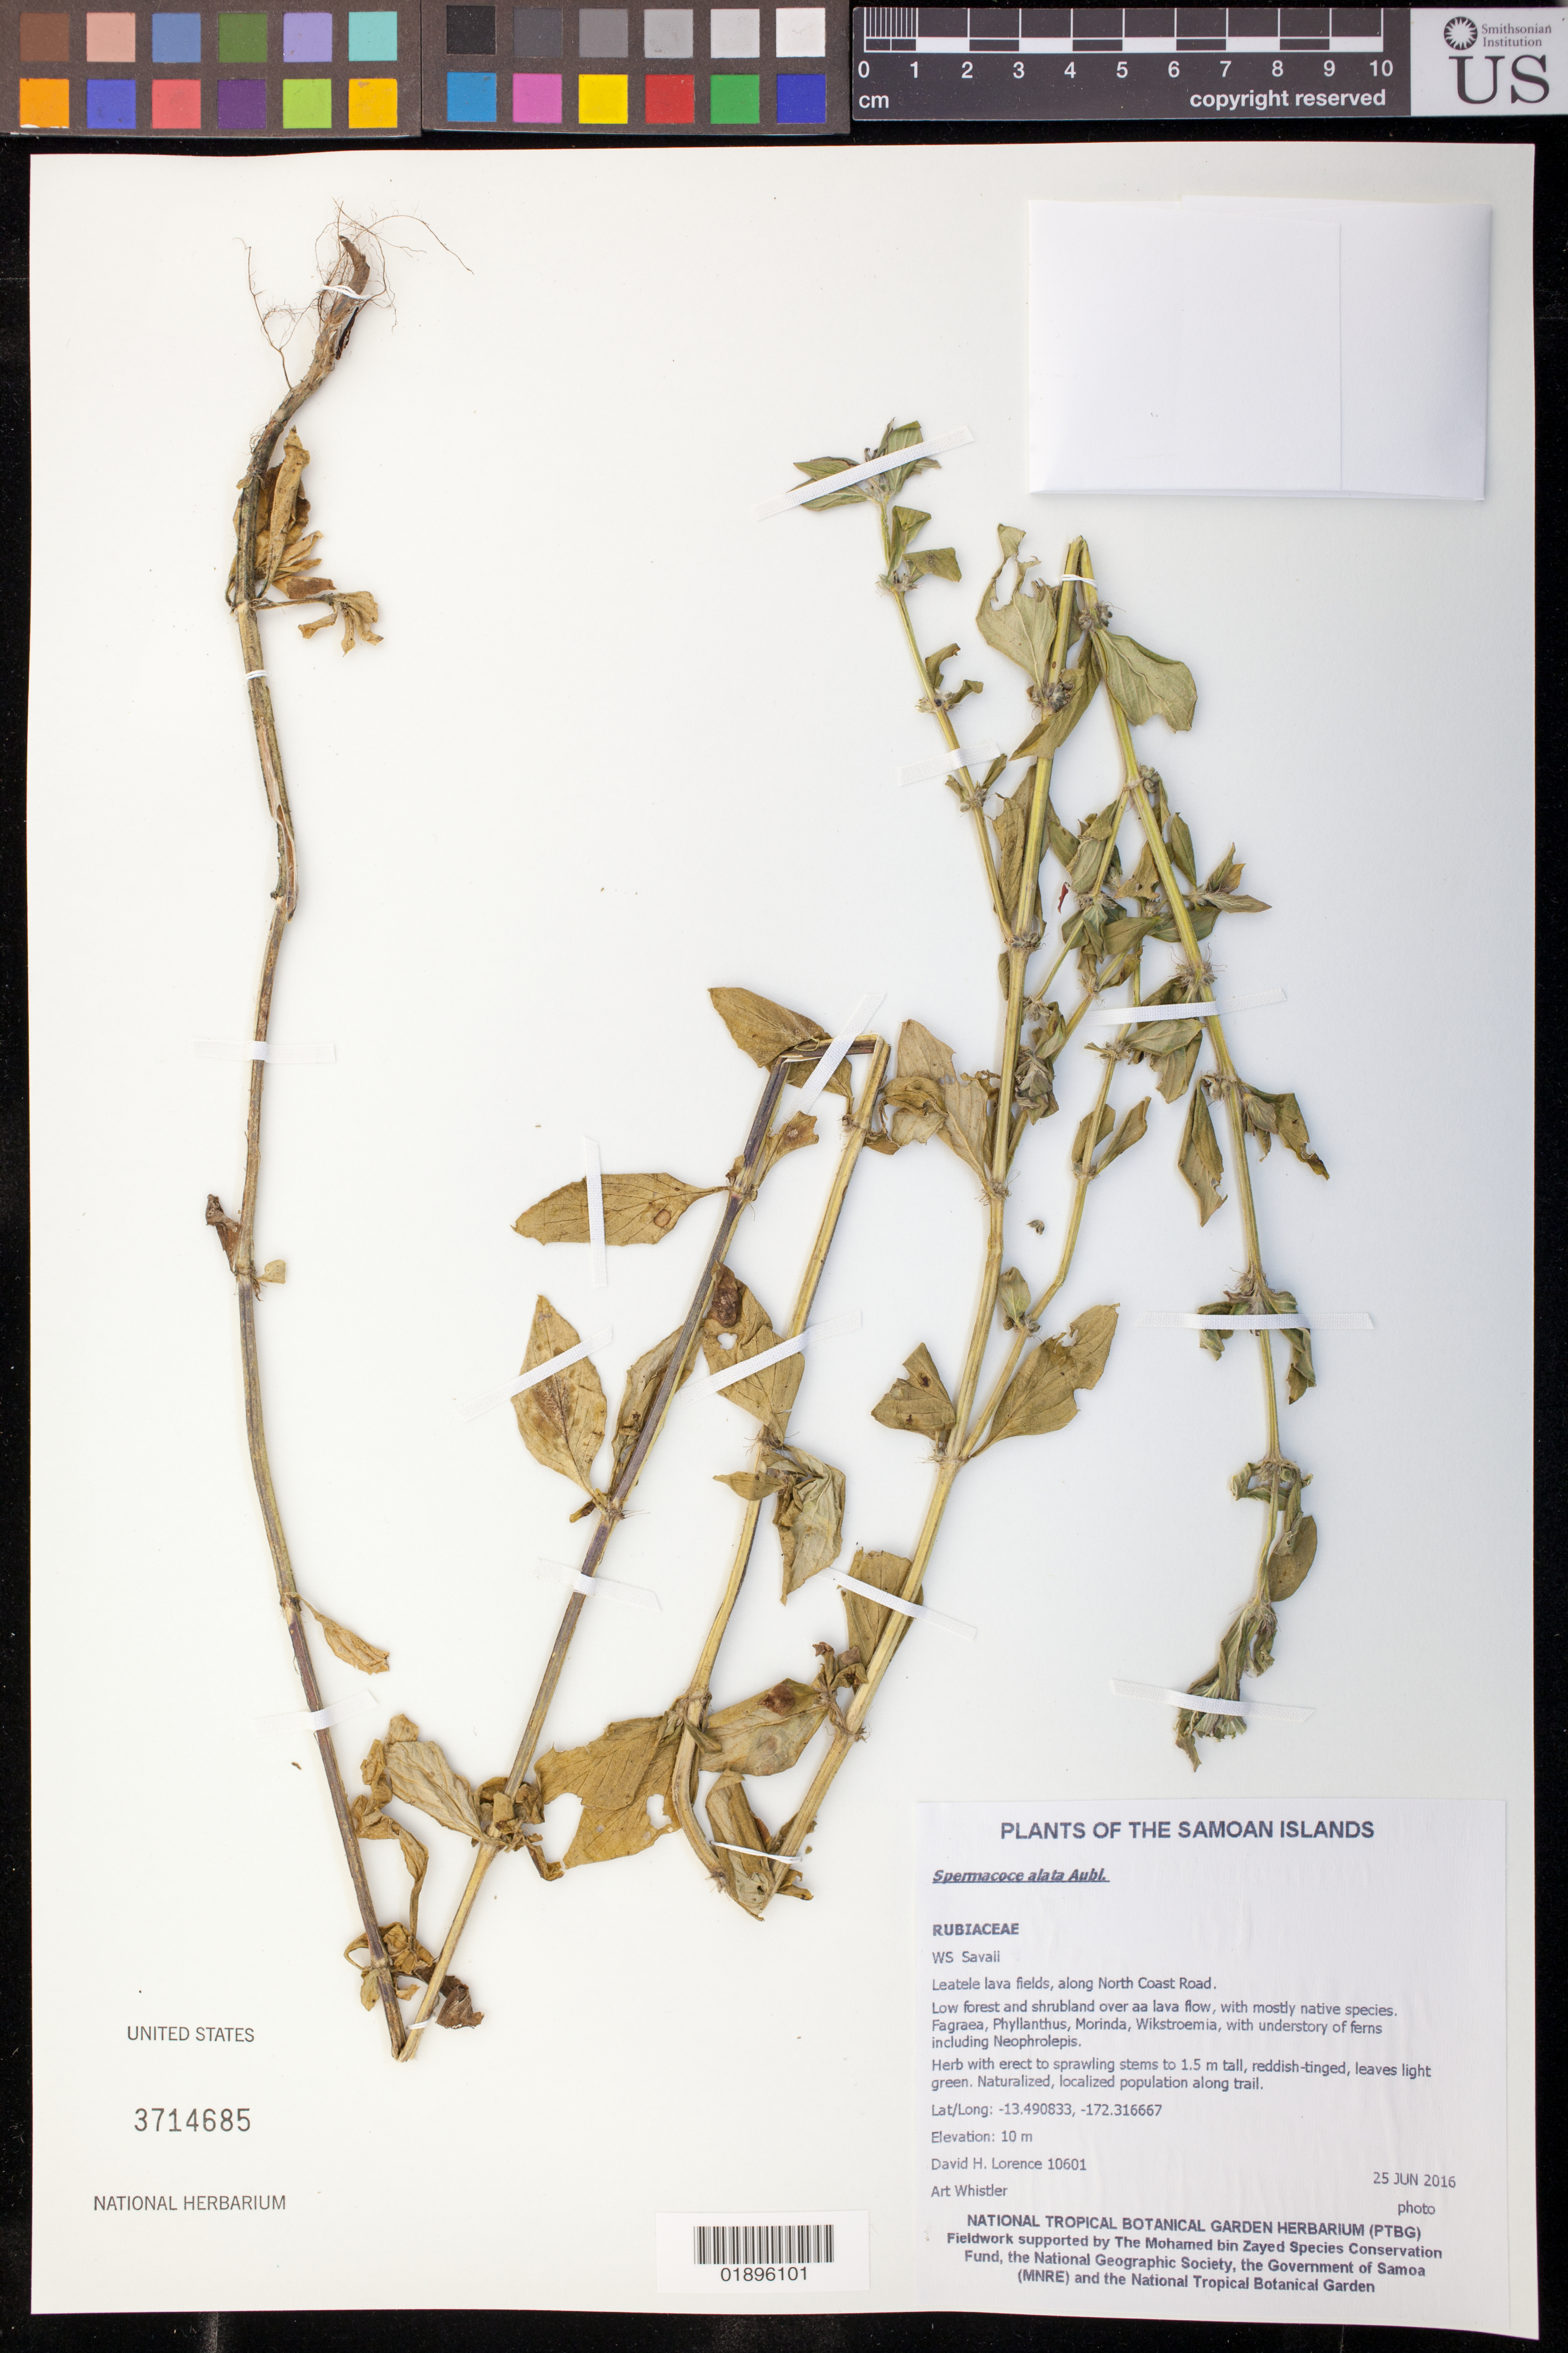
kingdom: Plantae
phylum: Tracheophyta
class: Magnoliopsida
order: Gentianales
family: Rubiaceae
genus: Spermacoce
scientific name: Spermacoce alata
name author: Aubl.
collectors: D. Lorence & A. Whistler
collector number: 10601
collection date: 2016-06-25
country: Samoa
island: Savai'i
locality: Leatele lava fields, along North Coast Road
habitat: Low forest and shrubland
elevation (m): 10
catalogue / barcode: US 3714685